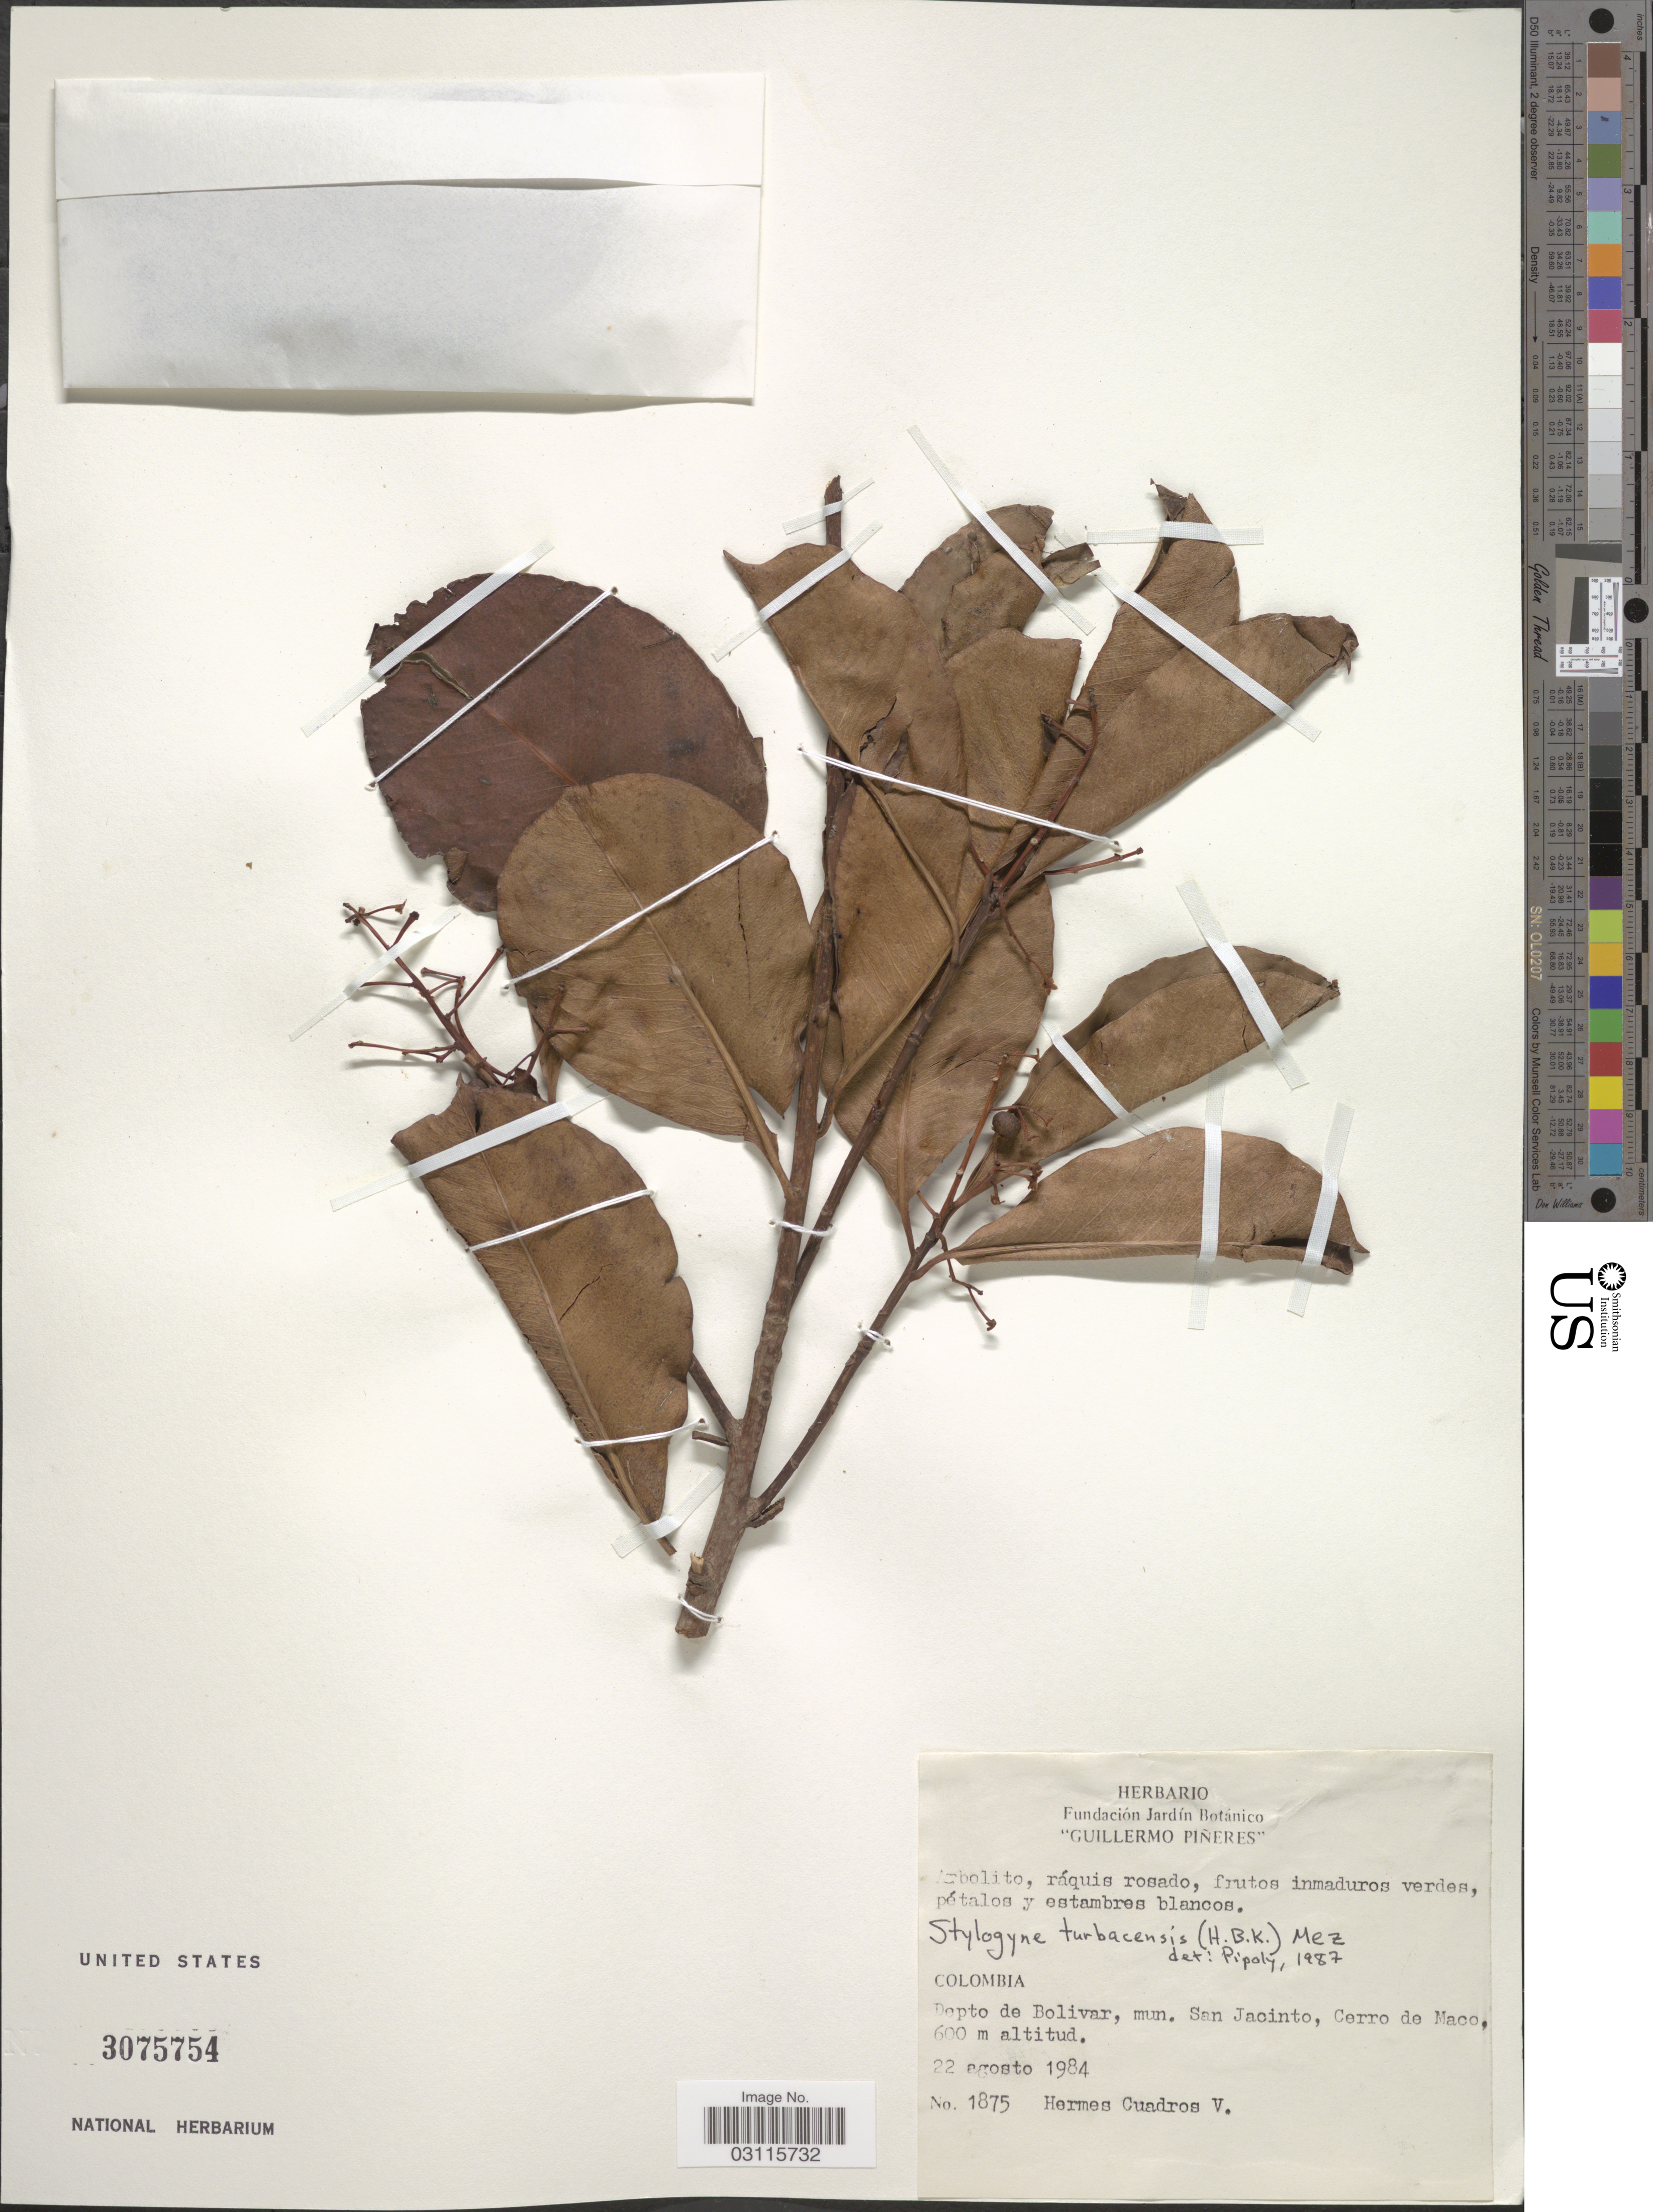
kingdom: Plantae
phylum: Tracheophyta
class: Magnoliopsida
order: Ericales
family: Primulaceae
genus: Stylogyne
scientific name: Stylogyne turbacensis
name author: (Kunth) Mez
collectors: H. Cuadros V.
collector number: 1875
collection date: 1984-08-22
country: Colombia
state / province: Bolívar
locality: Depto de Bolivar, mun. San Jacinto, Cerro de Maco.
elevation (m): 600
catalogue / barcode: US 3075754